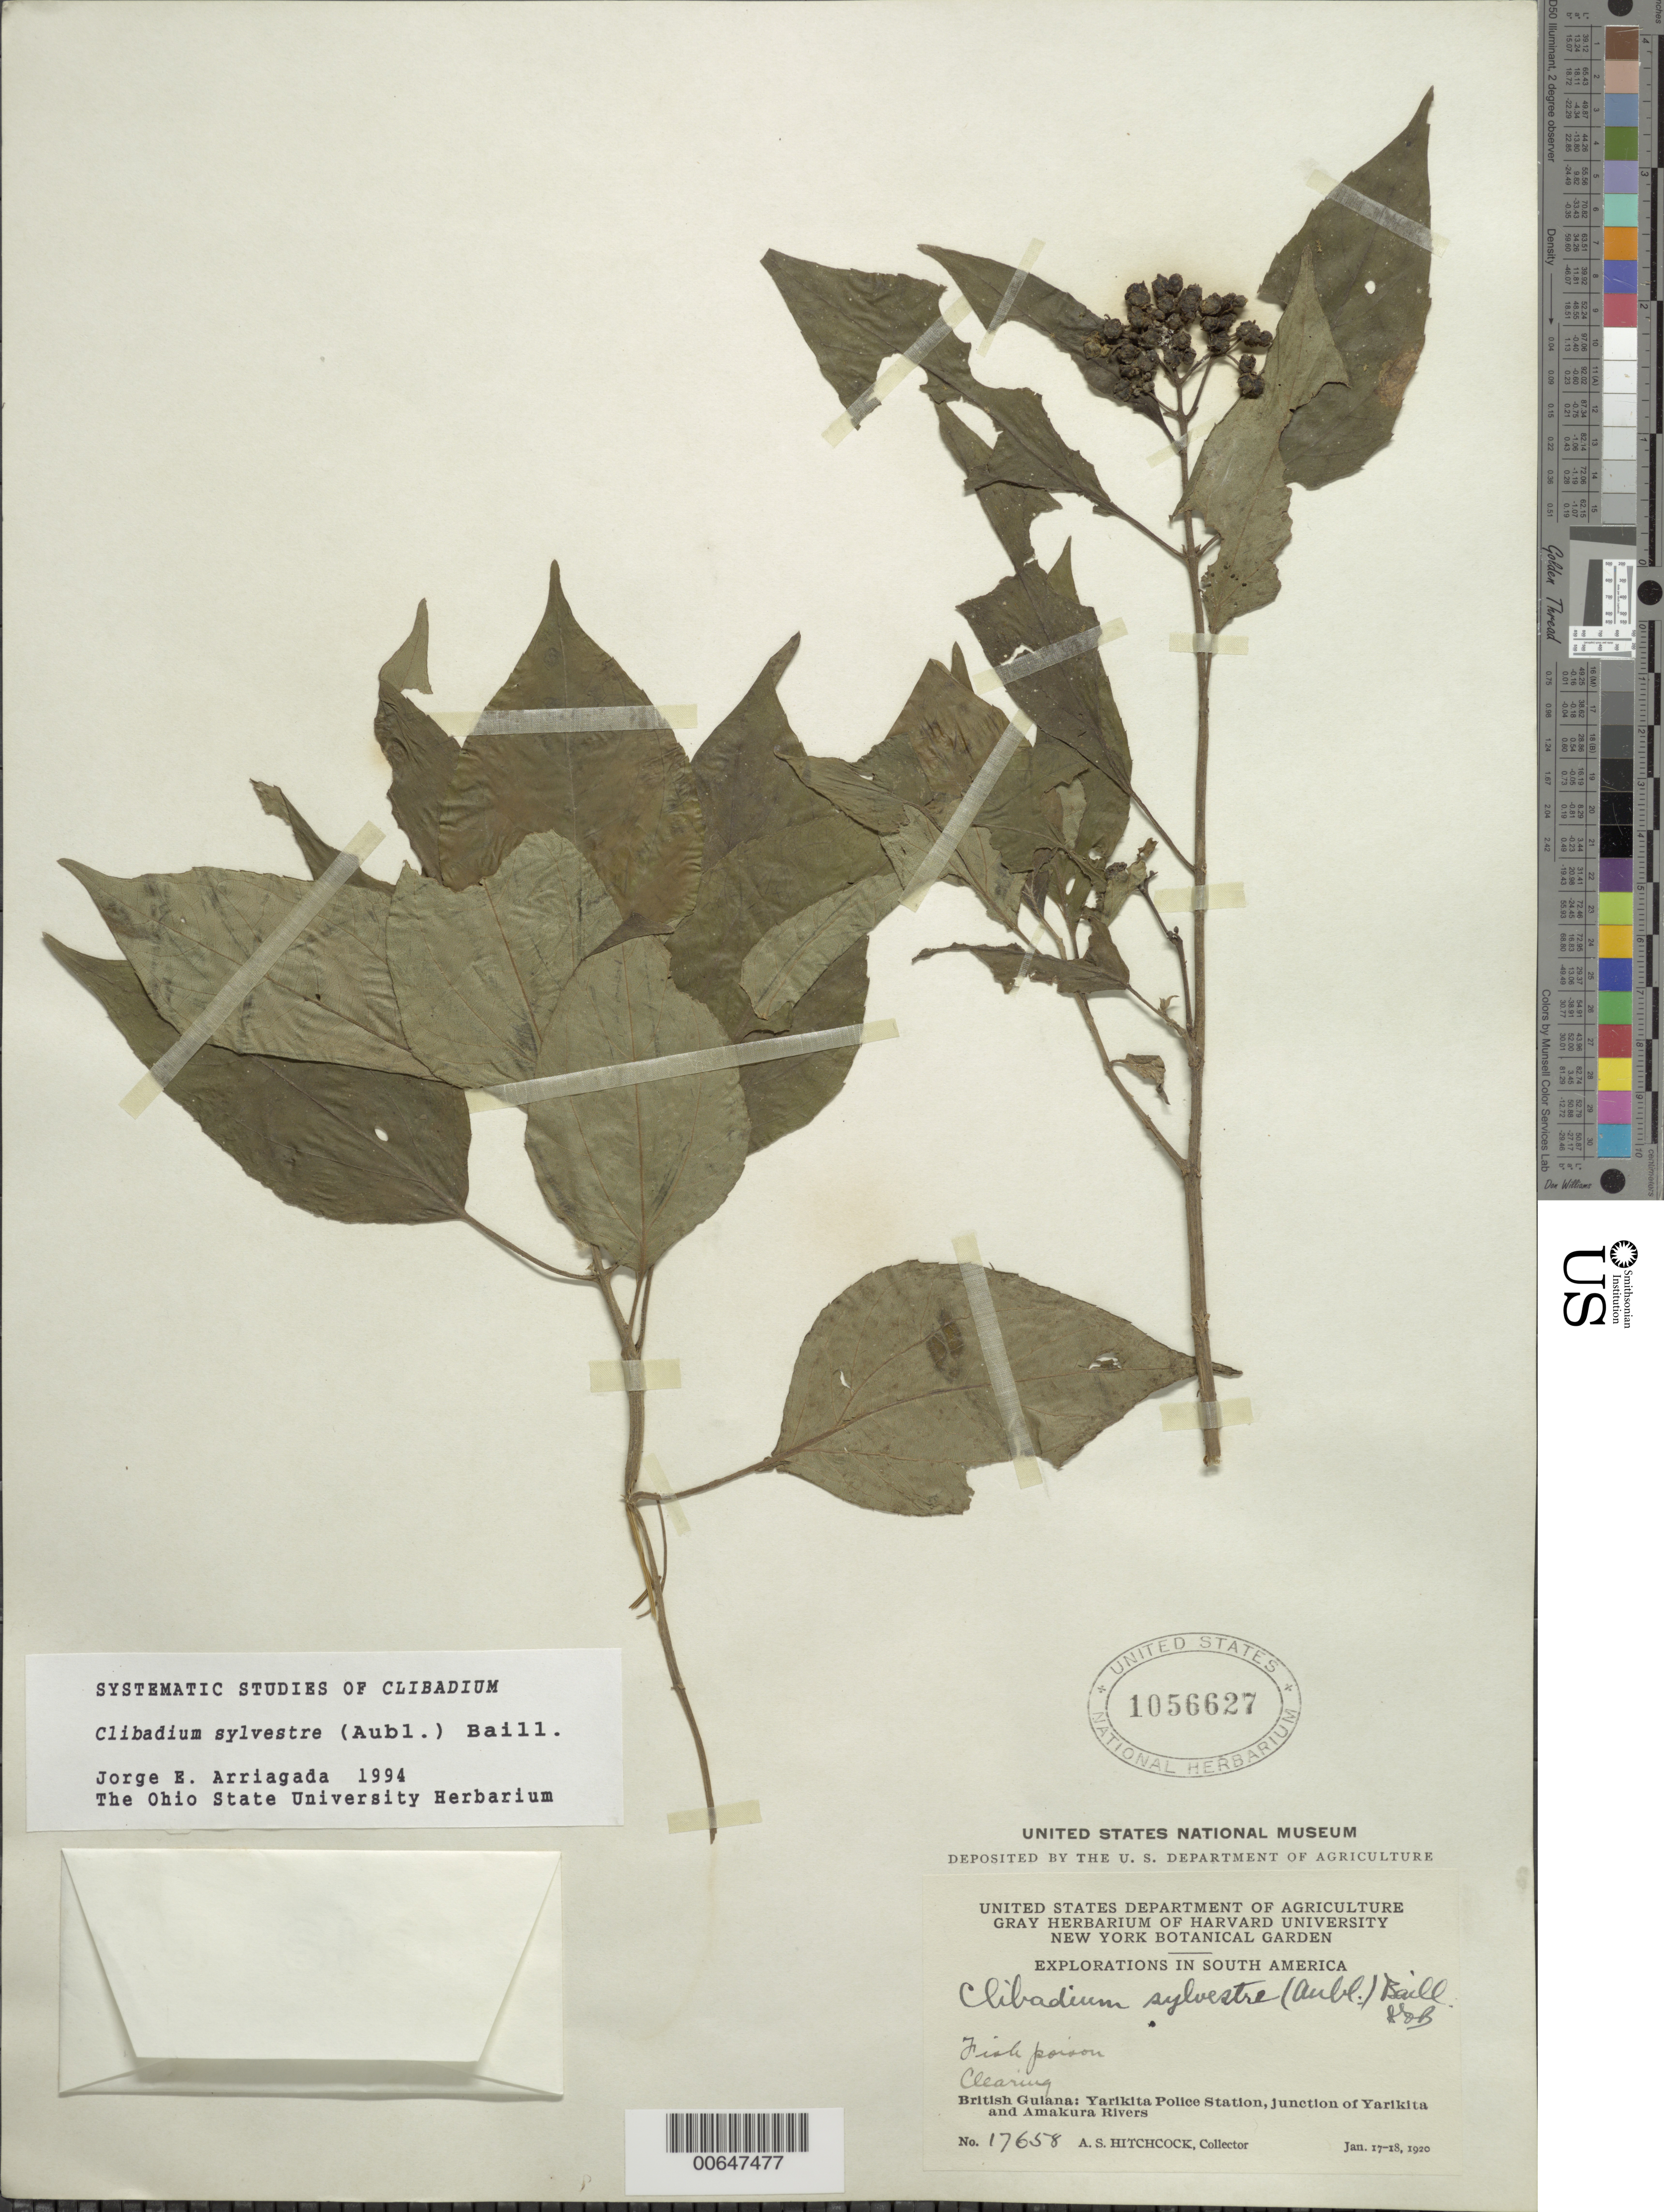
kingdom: Plantae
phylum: Tracheophyta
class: Magnoliopsida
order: Asterales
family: Asteraceae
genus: Clibadium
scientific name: Clibadium sylvestre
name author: (Aubl.) Baill.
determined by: Arriagada, J. E.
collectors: A. S. Hitchcock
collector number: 17658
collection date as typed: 17-Jan-20 to 18-Jan-20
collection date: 1920-01-17/1920-01-18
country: Guyana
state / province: Barima-Waini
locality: Yarikita Police Sta., junct. of Yarikita & Amakura Rivers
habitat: Clearing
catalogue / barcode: US 1056627